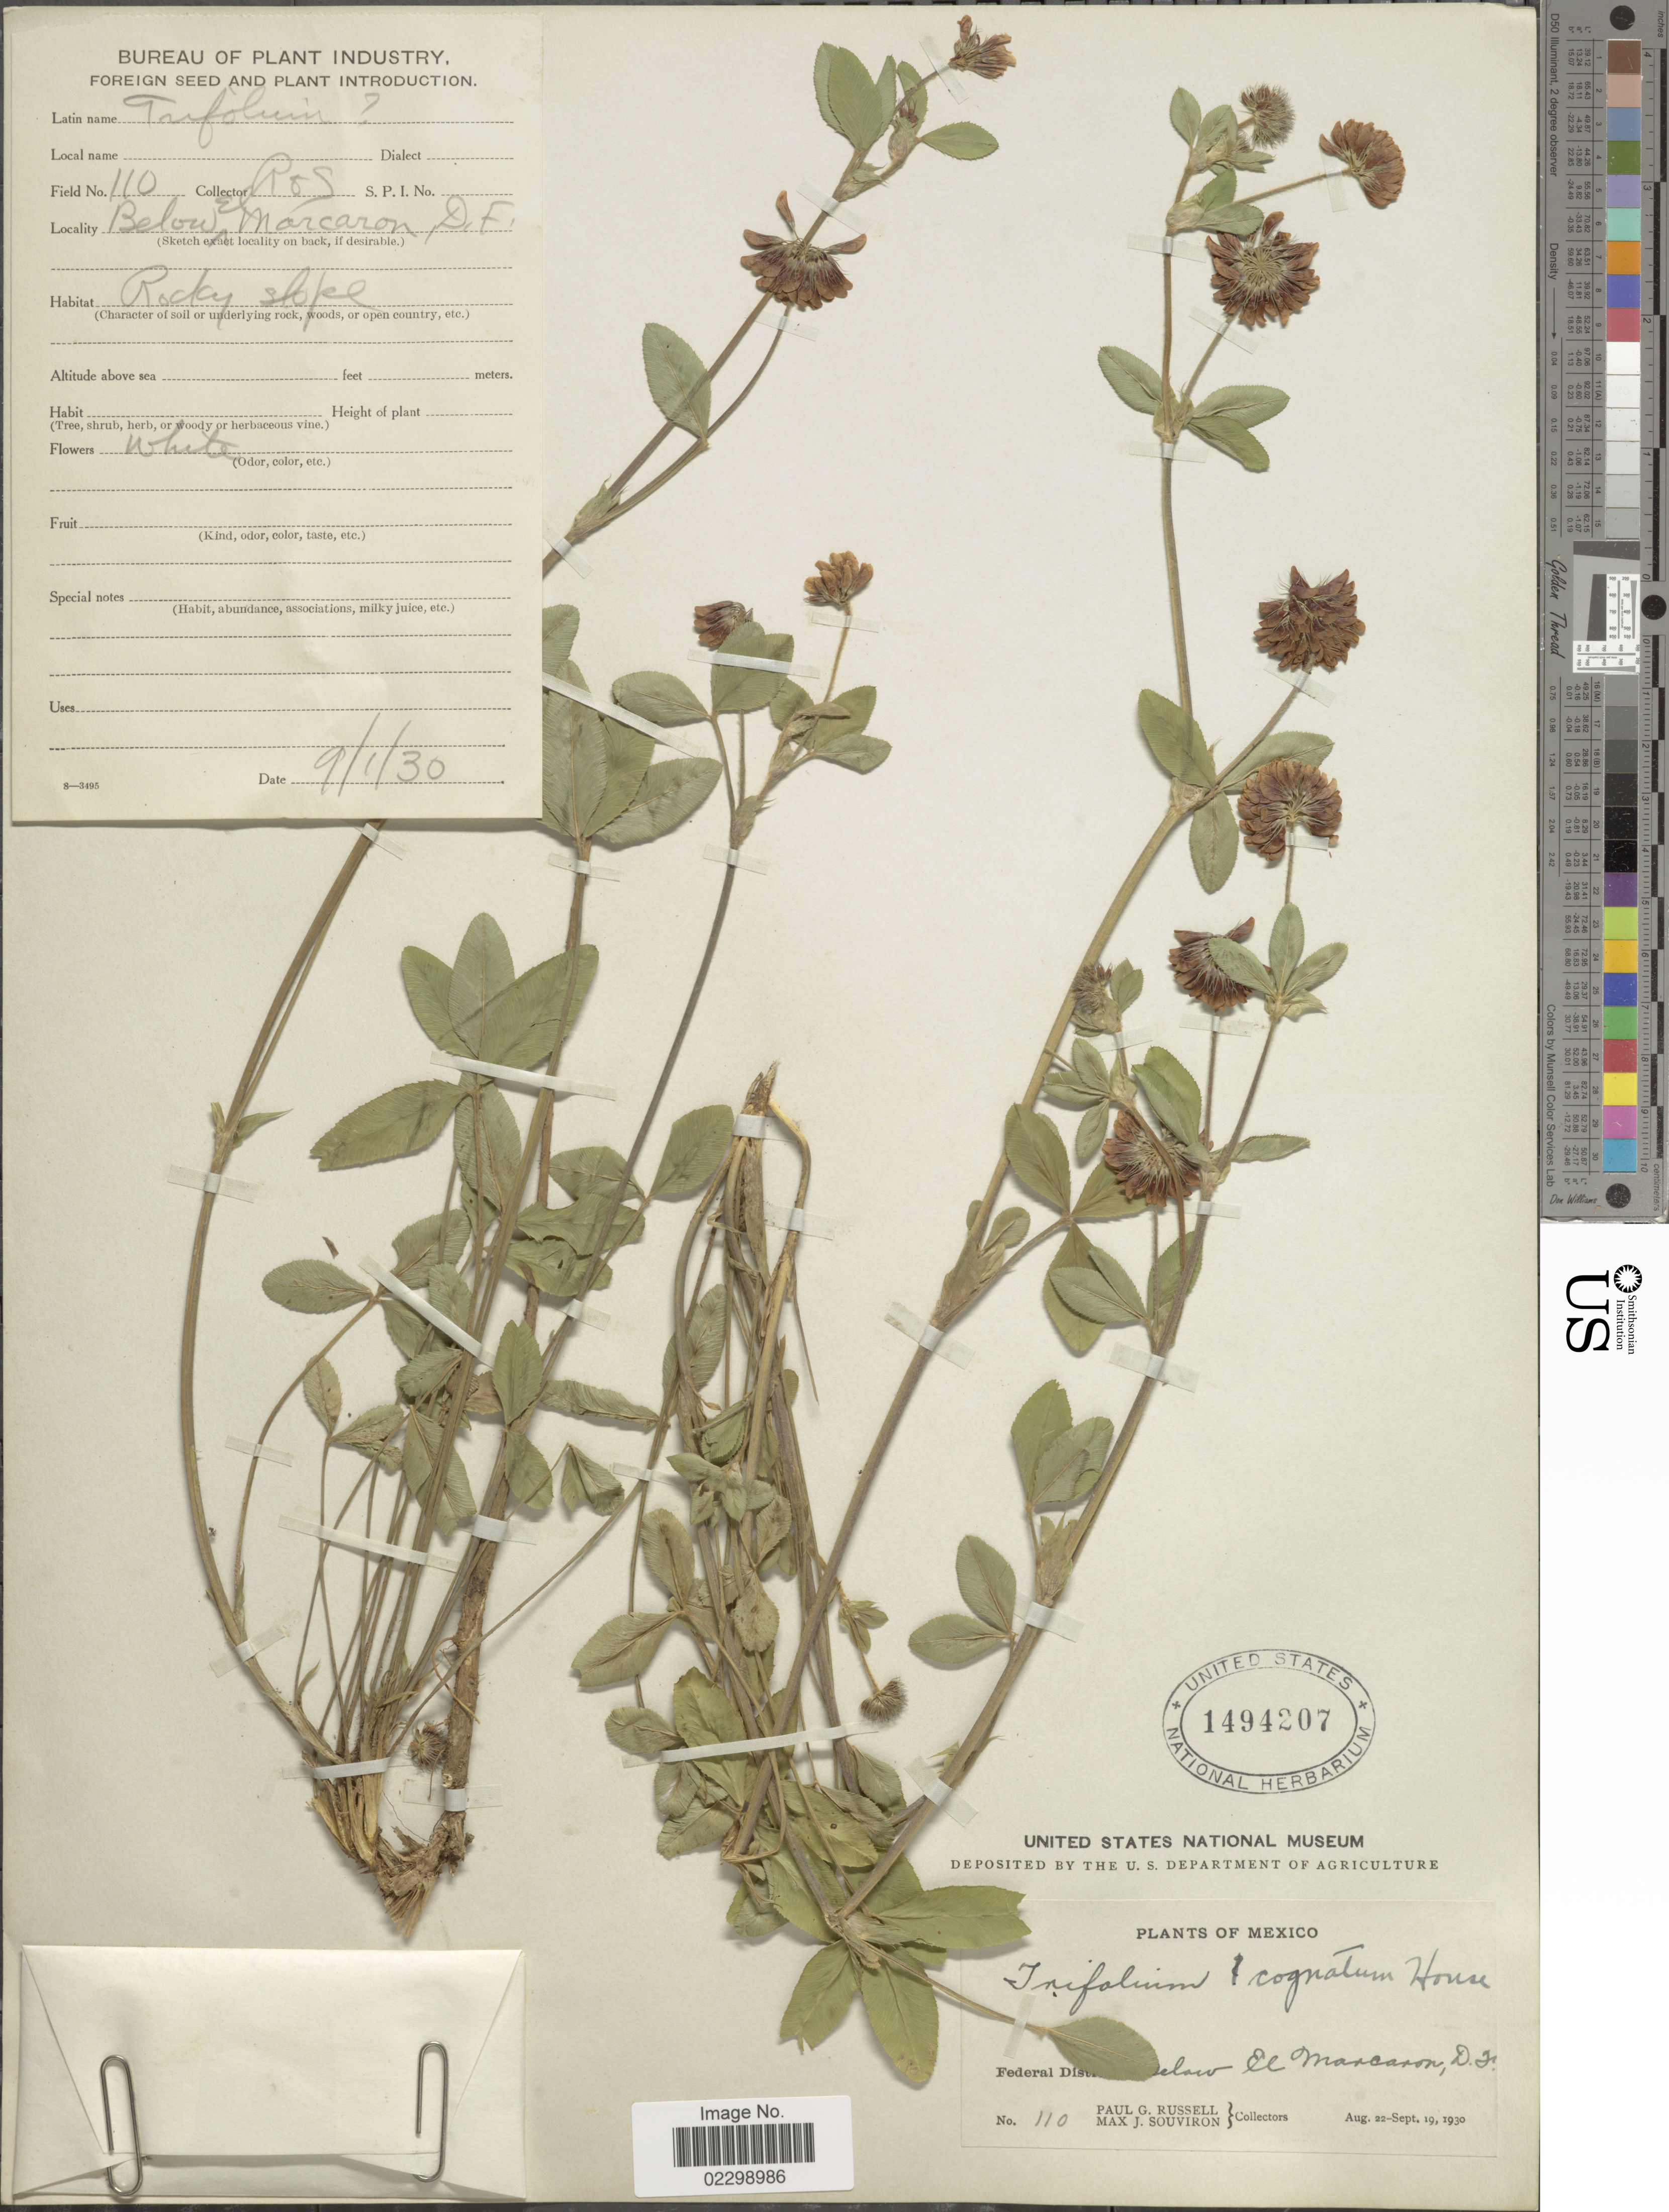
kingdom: Plantae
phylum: Tracheophyta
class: Magnoliopsida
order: Fabales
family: Fabaceae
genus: Trifolium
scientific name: Trifolium cognatum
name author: House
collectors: P. G. Russell & M. J. Souviron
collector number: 110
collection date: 1930-08-22/1930-09-19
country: Mexico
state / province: Distrito Federal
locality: Below El Marcaron, D.F., rocky slope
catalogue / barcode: US 1494207